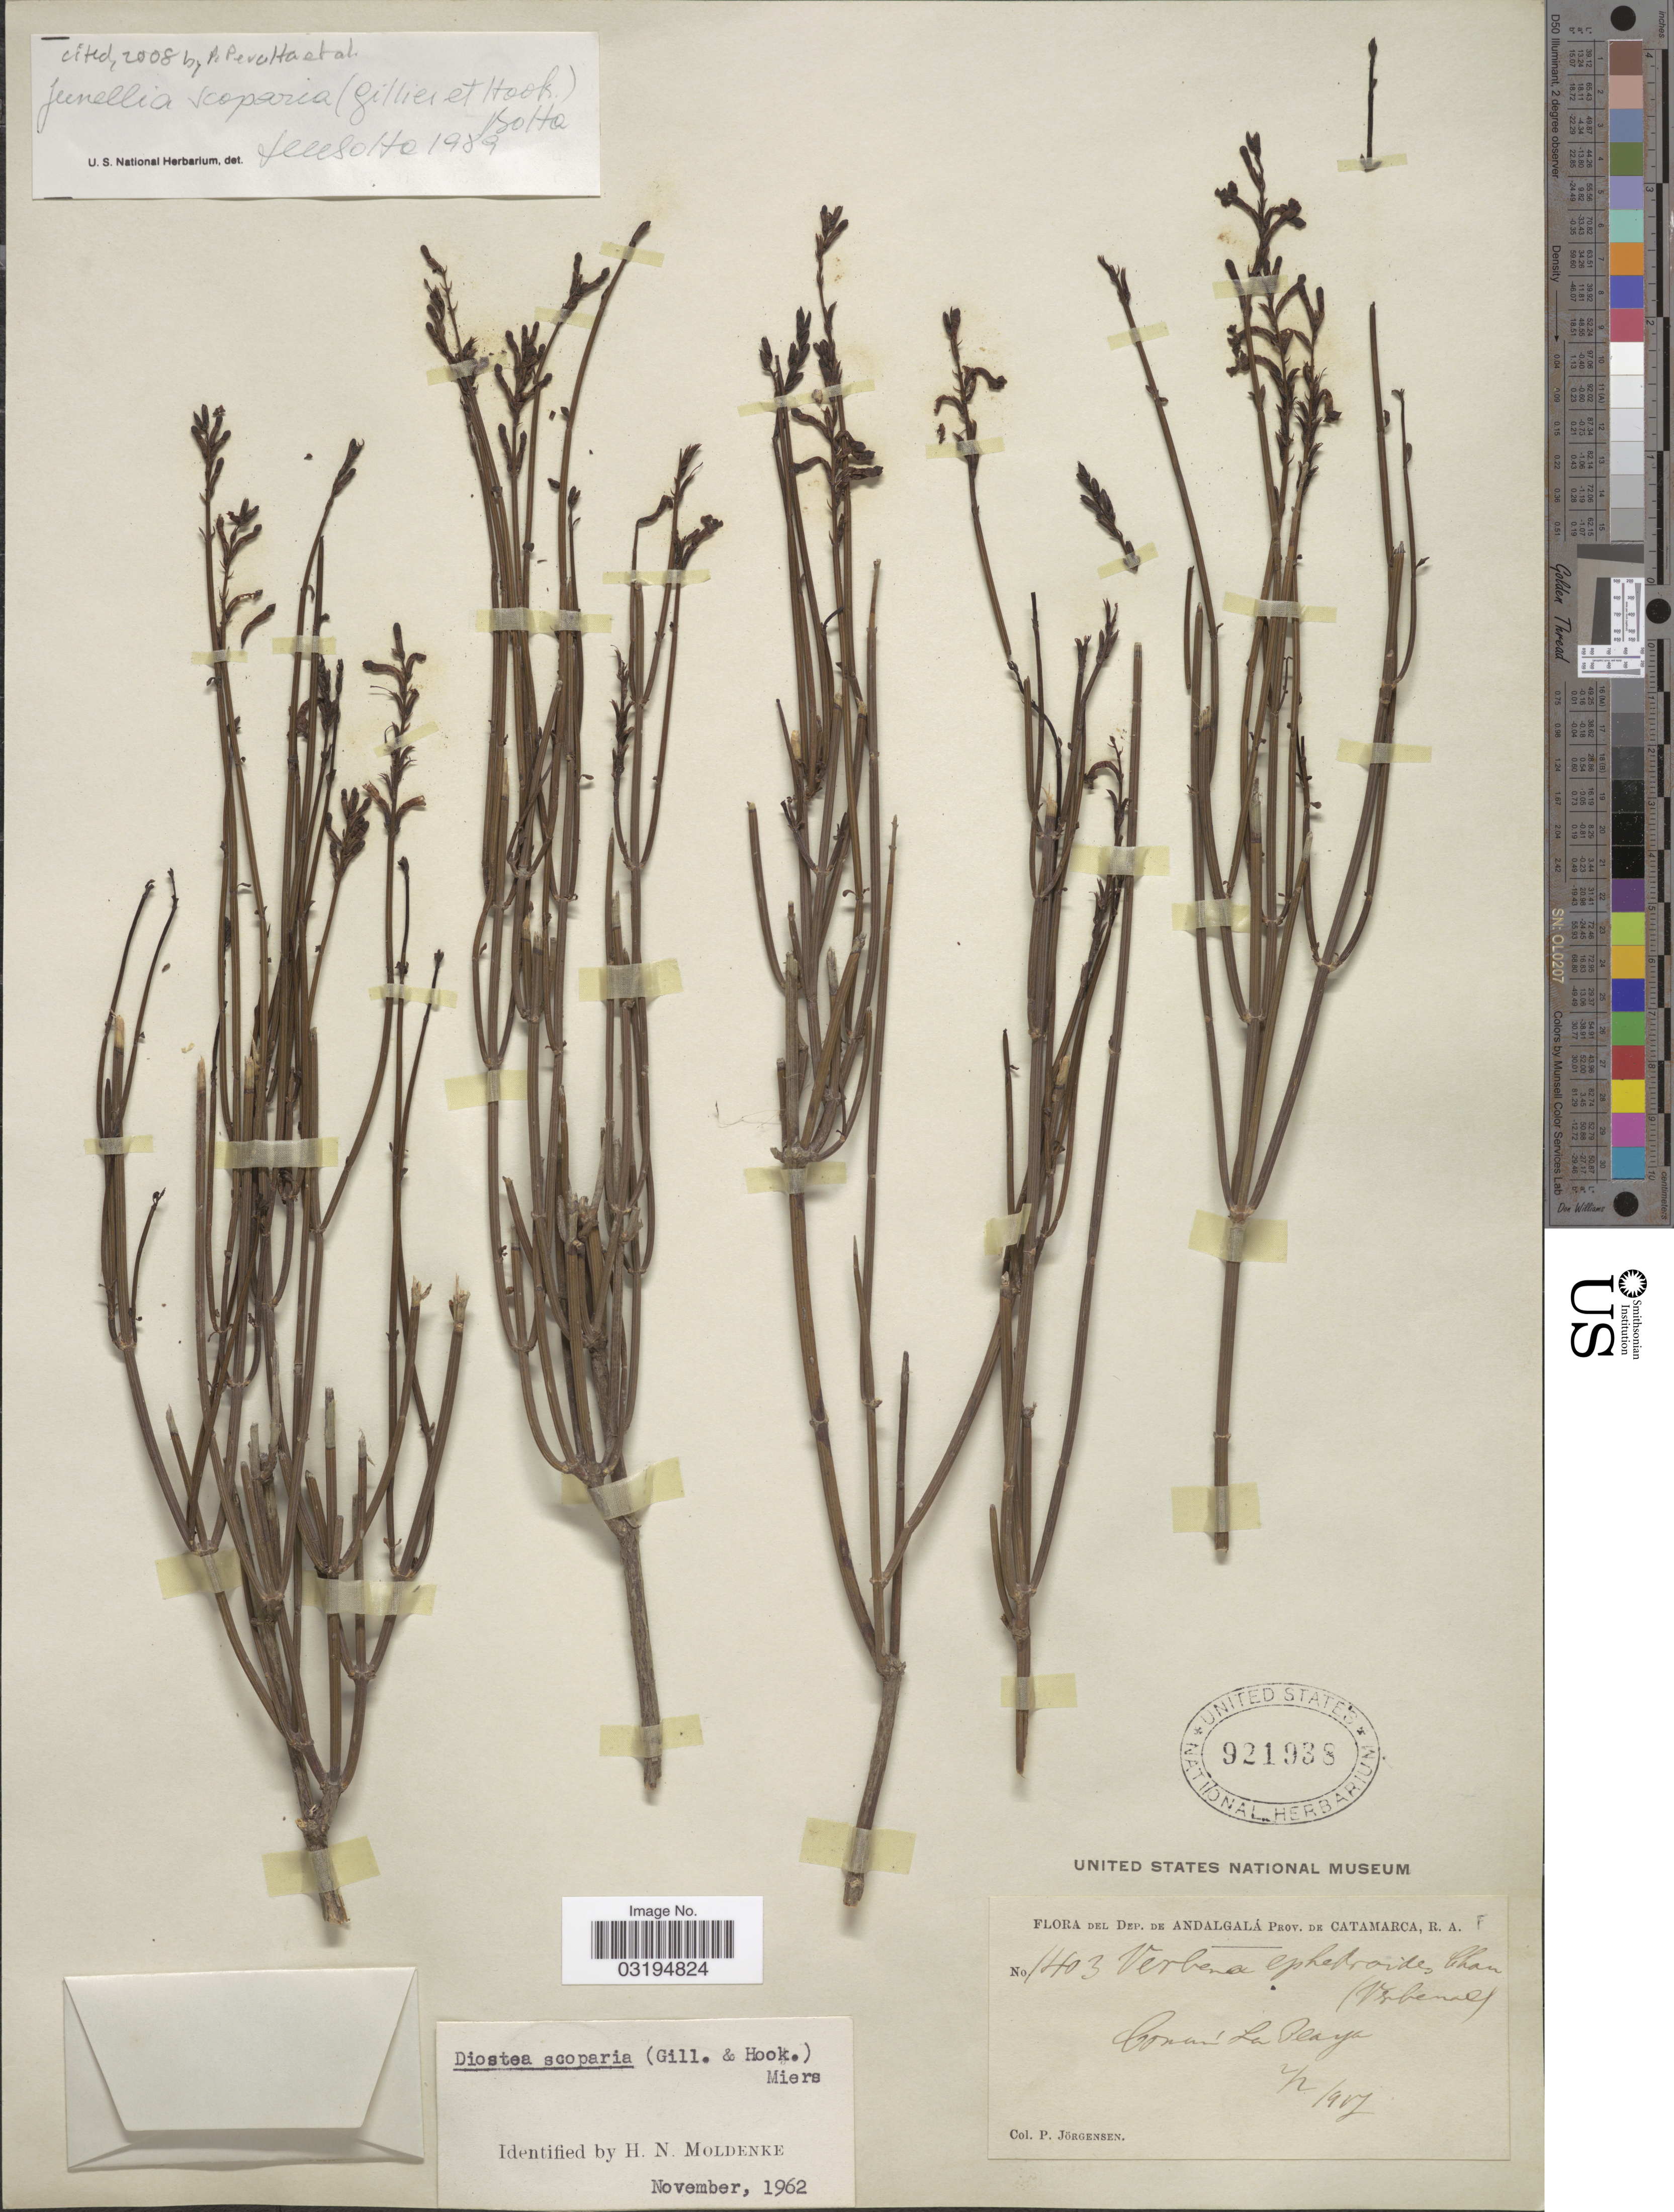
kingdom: Plantae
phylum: Tracheophyta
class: Magnoliopsida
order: Lamiales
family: Verbenaceae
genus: Junellia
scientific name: Junellia scoparia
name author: (Gillies & Hook.) Botta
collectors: P. Jörgensen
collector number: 1403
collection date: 1917-02-02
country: Argentina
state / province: Catamarca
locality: Dep. de Andalgalá. Comun La Playa.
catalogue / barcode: US 921938